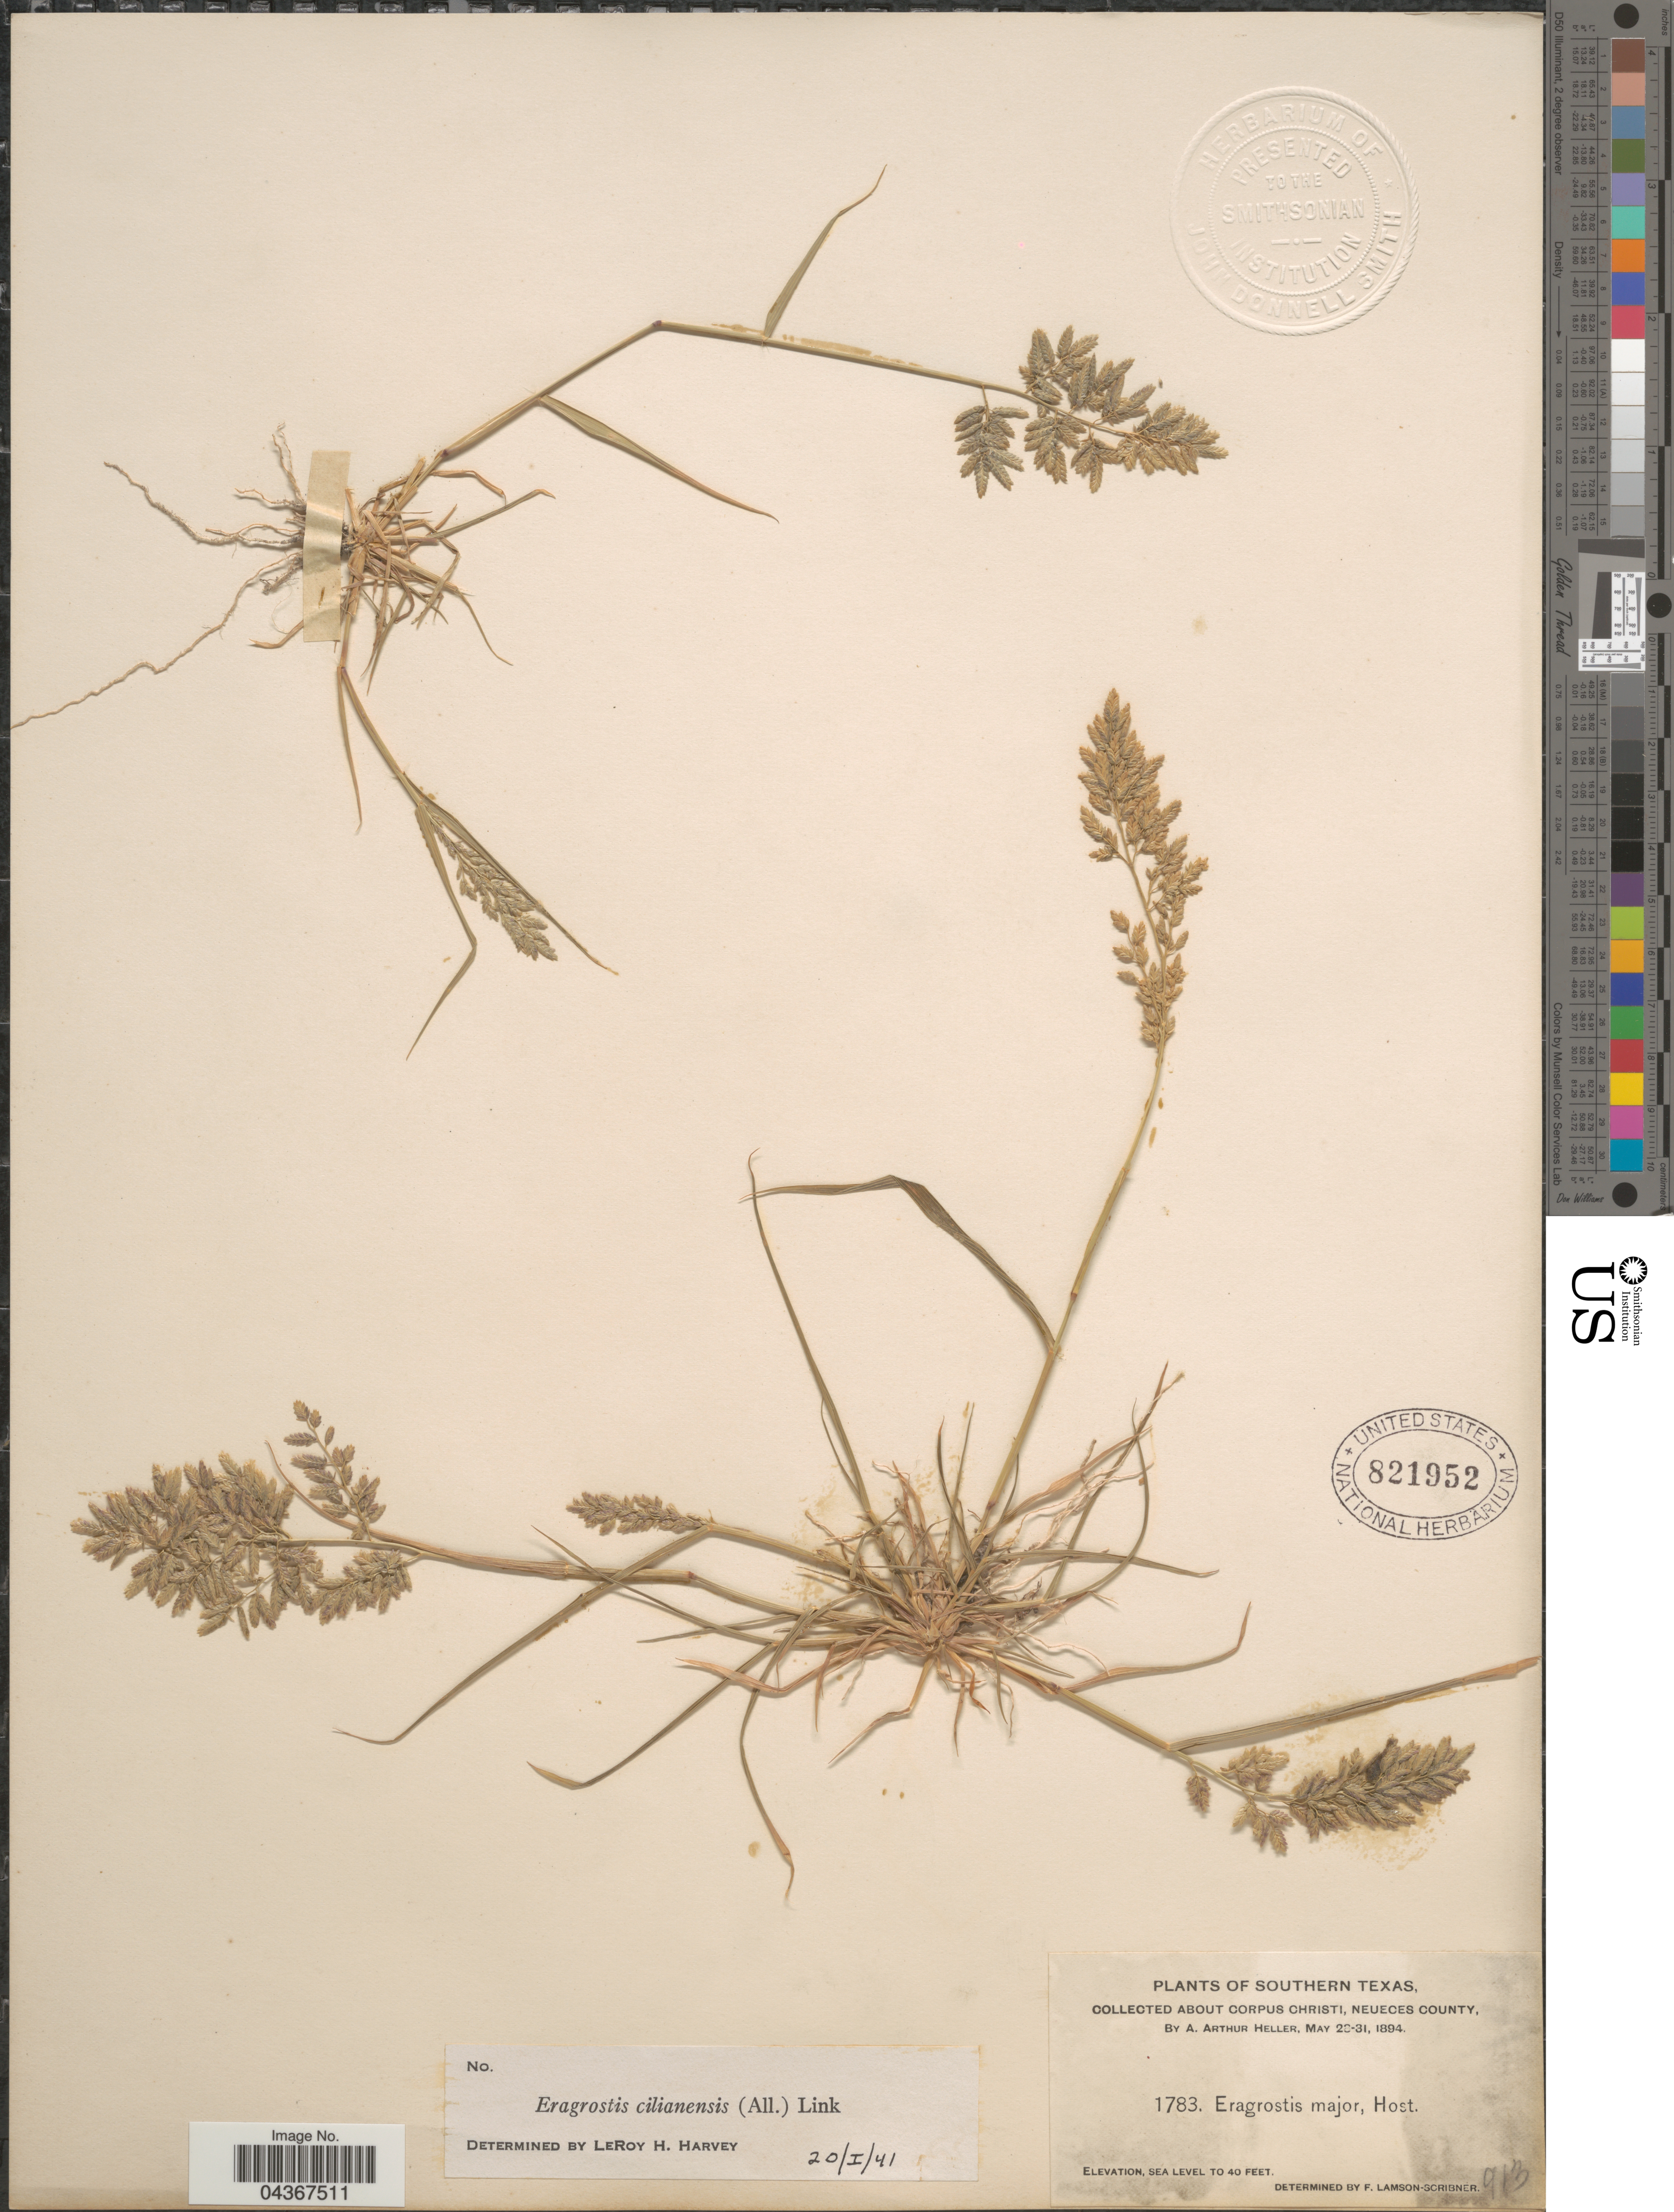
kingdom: Plantae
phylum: Tracheophyta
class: Liliopsida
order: Poales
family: Poaceae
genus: Eragrostis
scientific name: Eragrostis cilianensis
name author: (Bellardi) Vignolo ex Janch.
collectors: A. A. Heller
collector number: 1783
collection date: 1894-05-28/1894-05-31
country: United States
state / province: Texas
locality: Southern Texas. About Corpus Christi, Neueces County.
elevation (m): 0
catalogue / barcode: US 821952